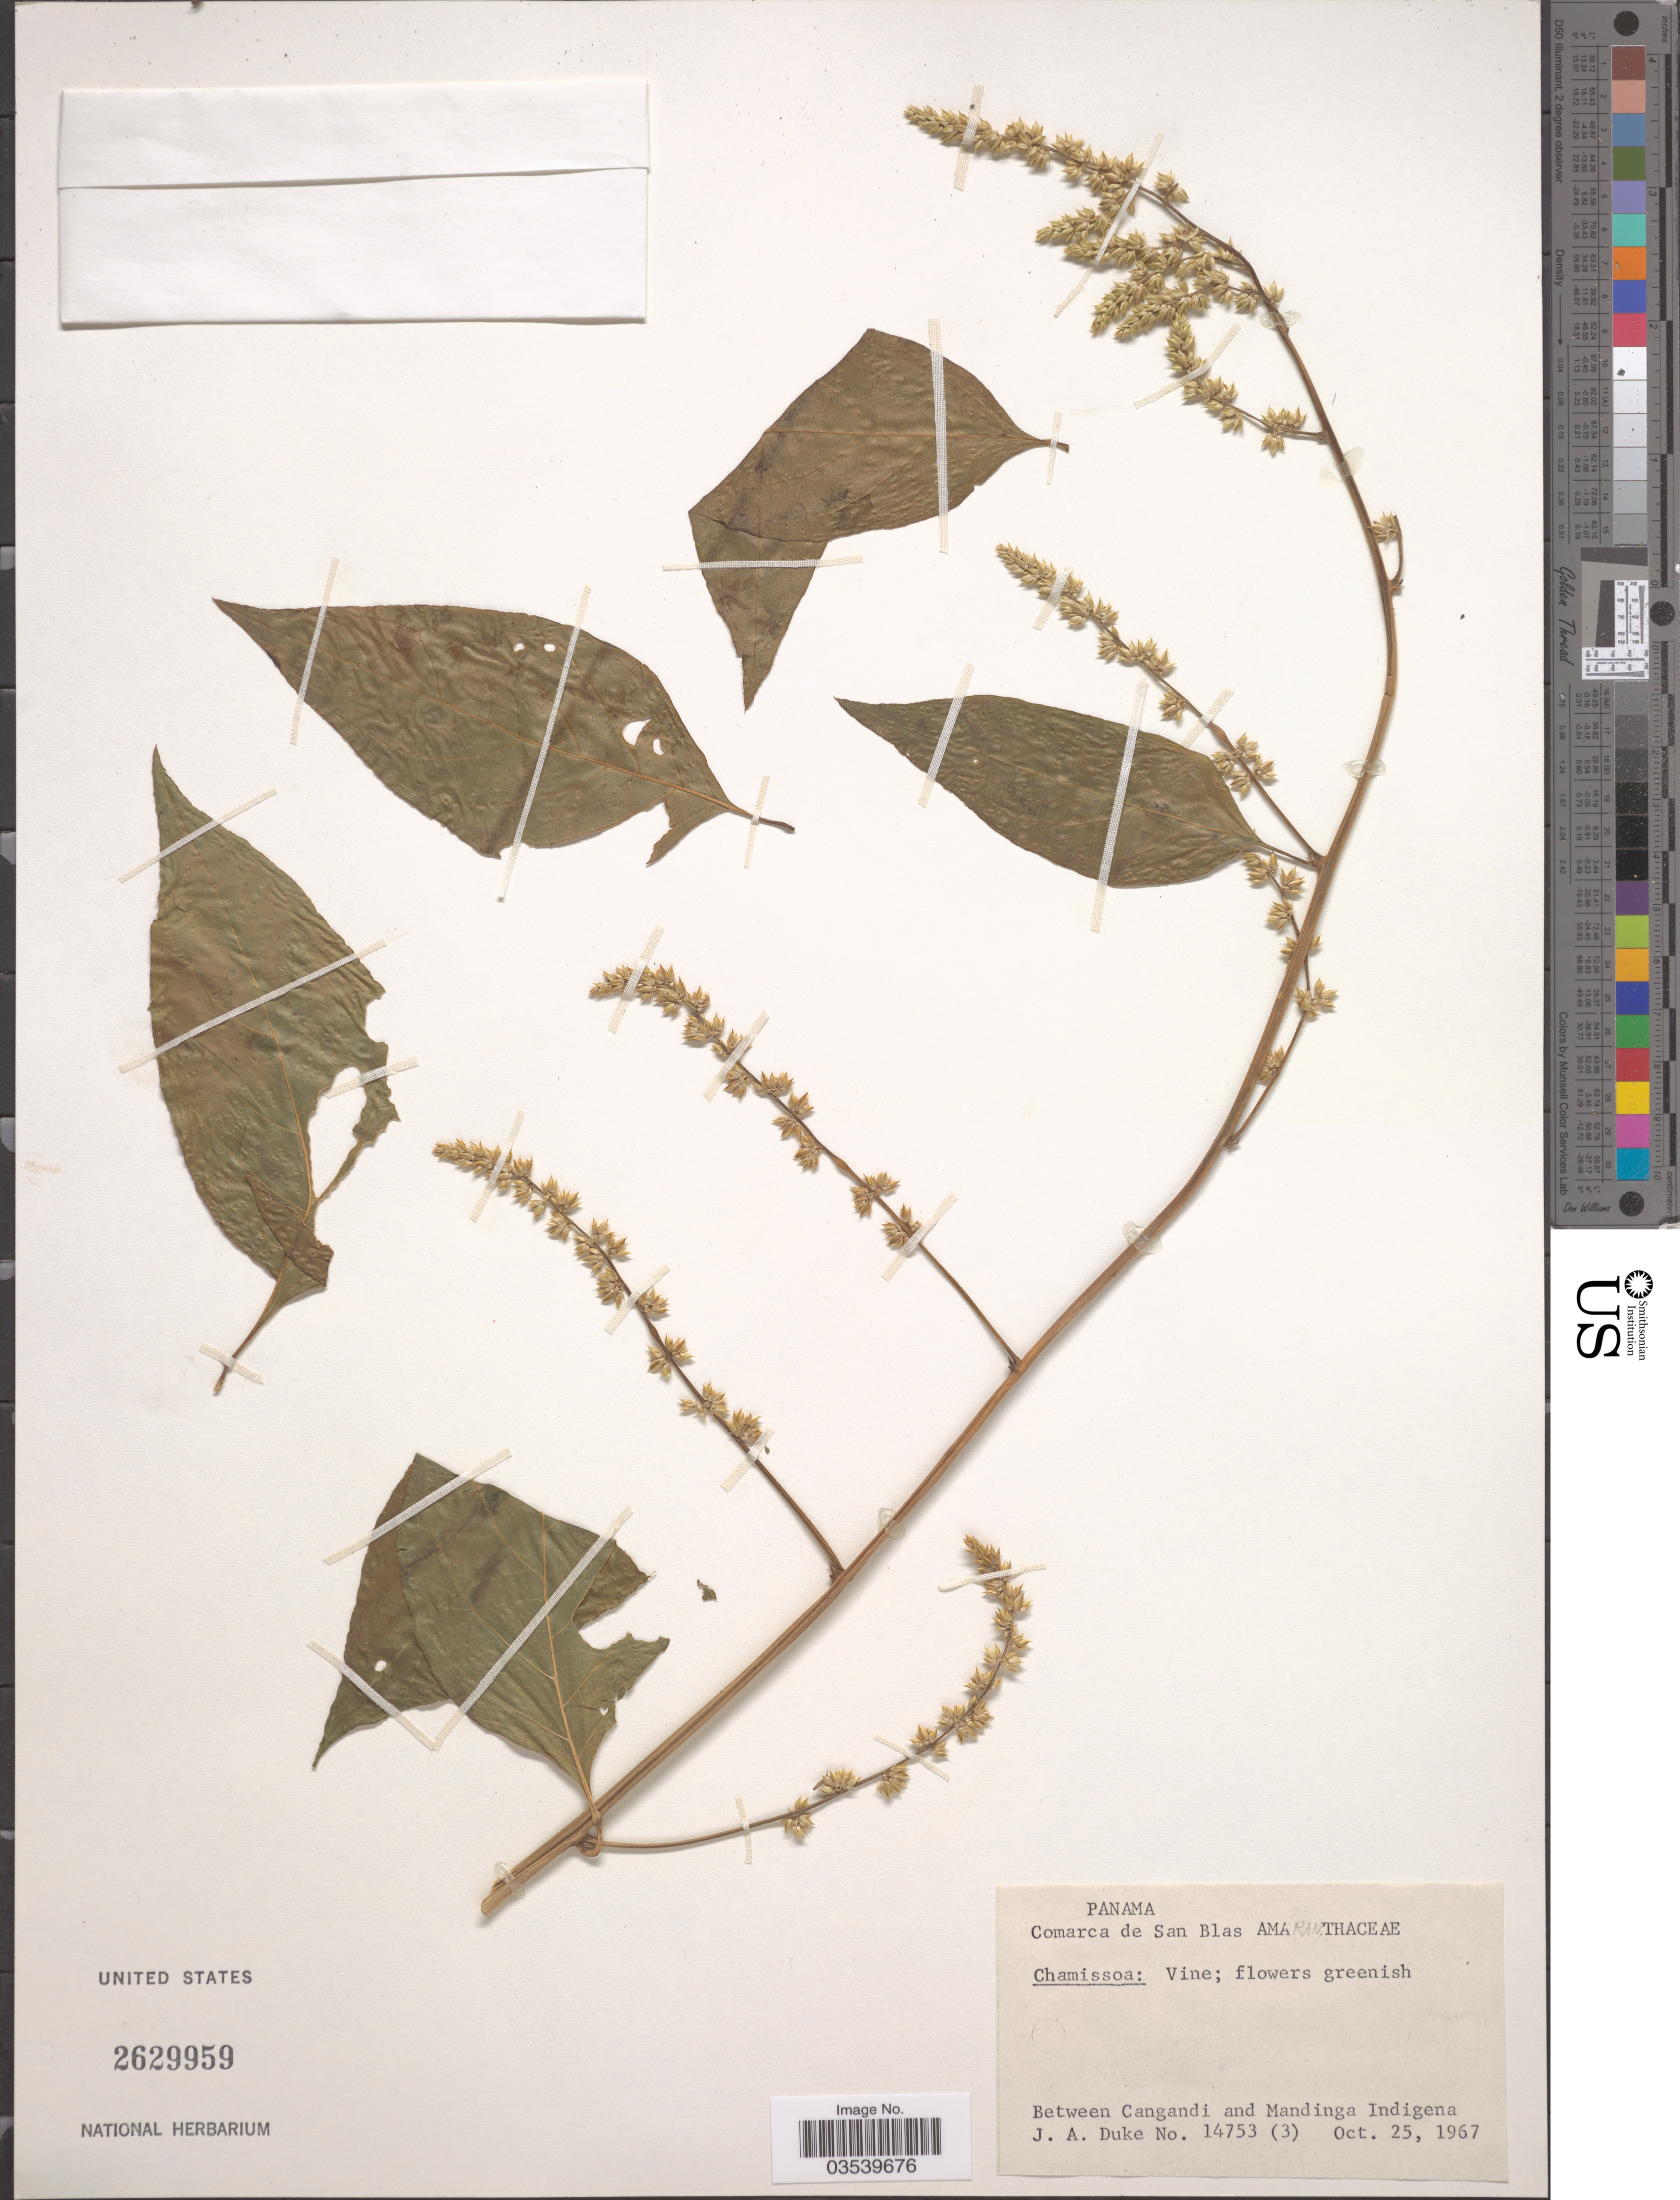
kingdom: Plantae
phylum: Tracheophyta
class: Magnoliopsida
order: Caryophyllales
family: Amaranthaceae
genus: Chamissoa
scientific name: Chamissoa sp.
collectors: J. A. Duke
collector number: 14753 (3)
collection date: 1967-10-25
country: Panama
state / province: Kuna Yala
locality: Comarca de San Blas. Between Cangandi and Mandinga Indigena.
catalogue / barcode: US 2629959